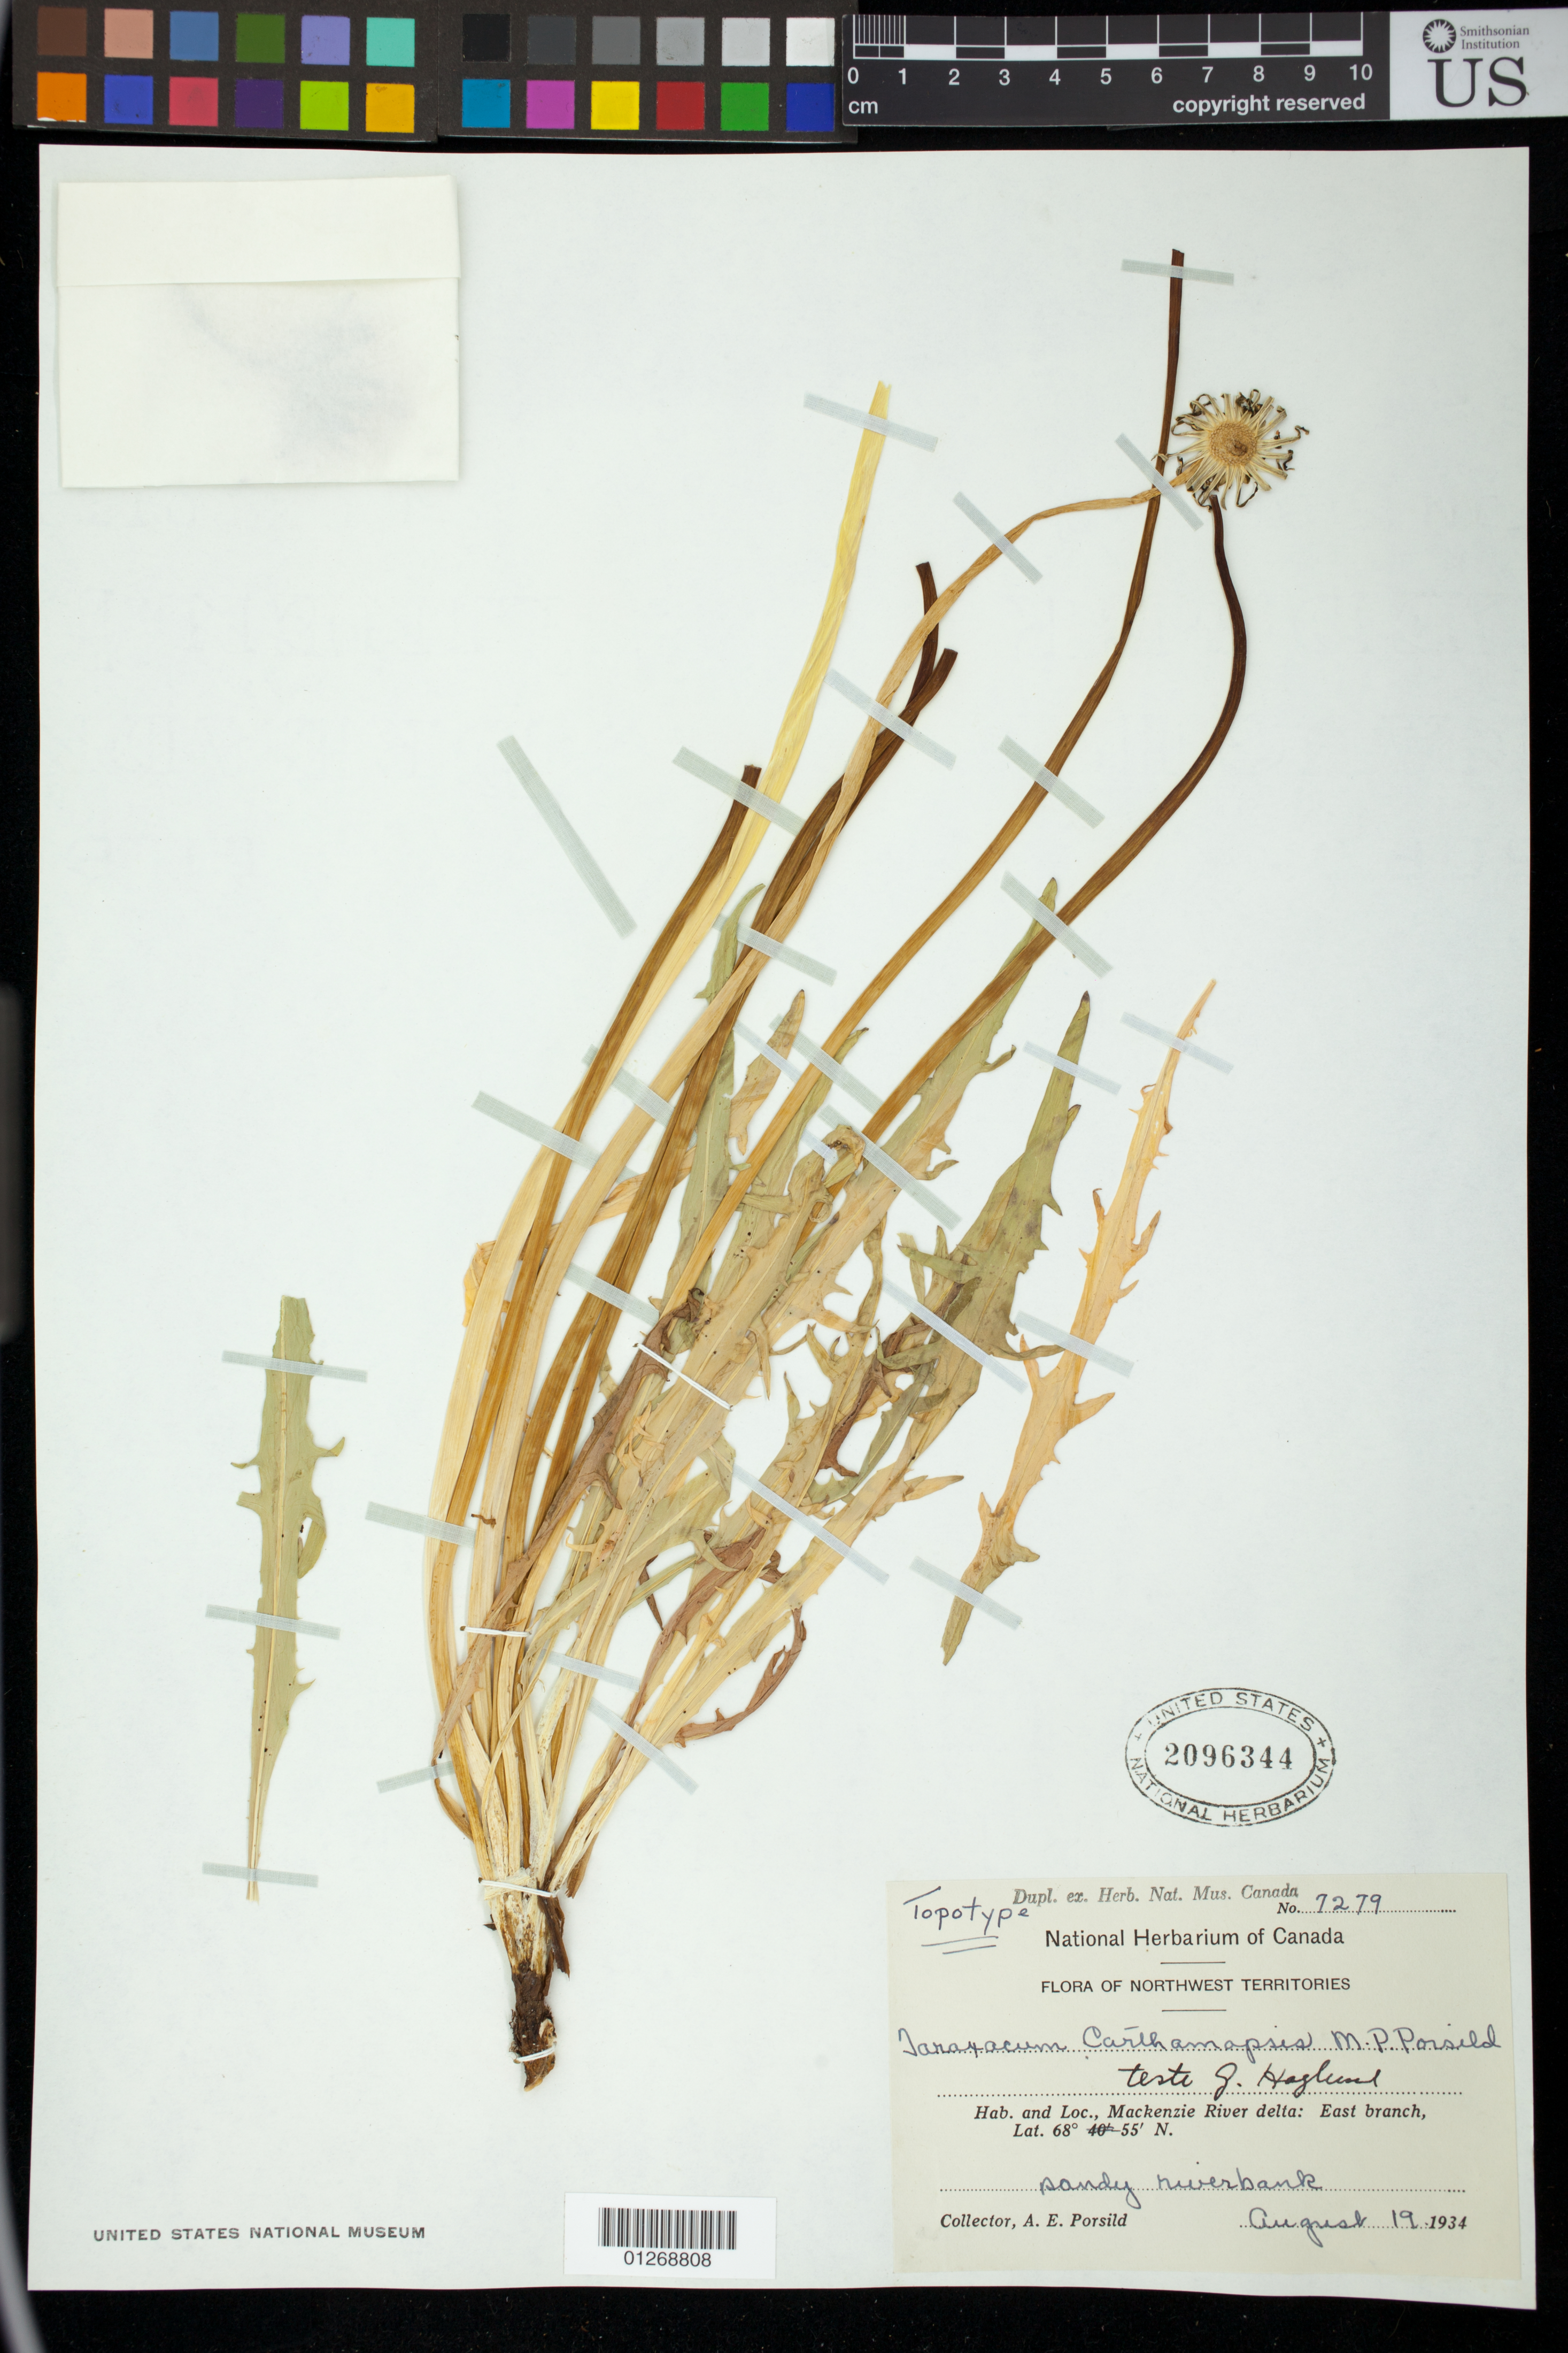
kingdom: Plantae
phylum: Tracheophyta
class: Magnoliopsida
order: Asterales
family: Asteraceae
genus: Taraxacum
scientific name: Taraxacum carthamopsis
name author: Porsild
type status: Possible Type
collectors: A. E. Porsild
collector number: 7279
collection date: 1934-08-19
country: Canada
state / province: Northwest Territories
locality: Mackenzie River delta: East Branch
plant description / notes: Annotated as "topotype" but possibly an isotype. Matches collection data cited in protologue, but unclear whether type was made from cultivated plants.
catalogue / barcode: US 2096344